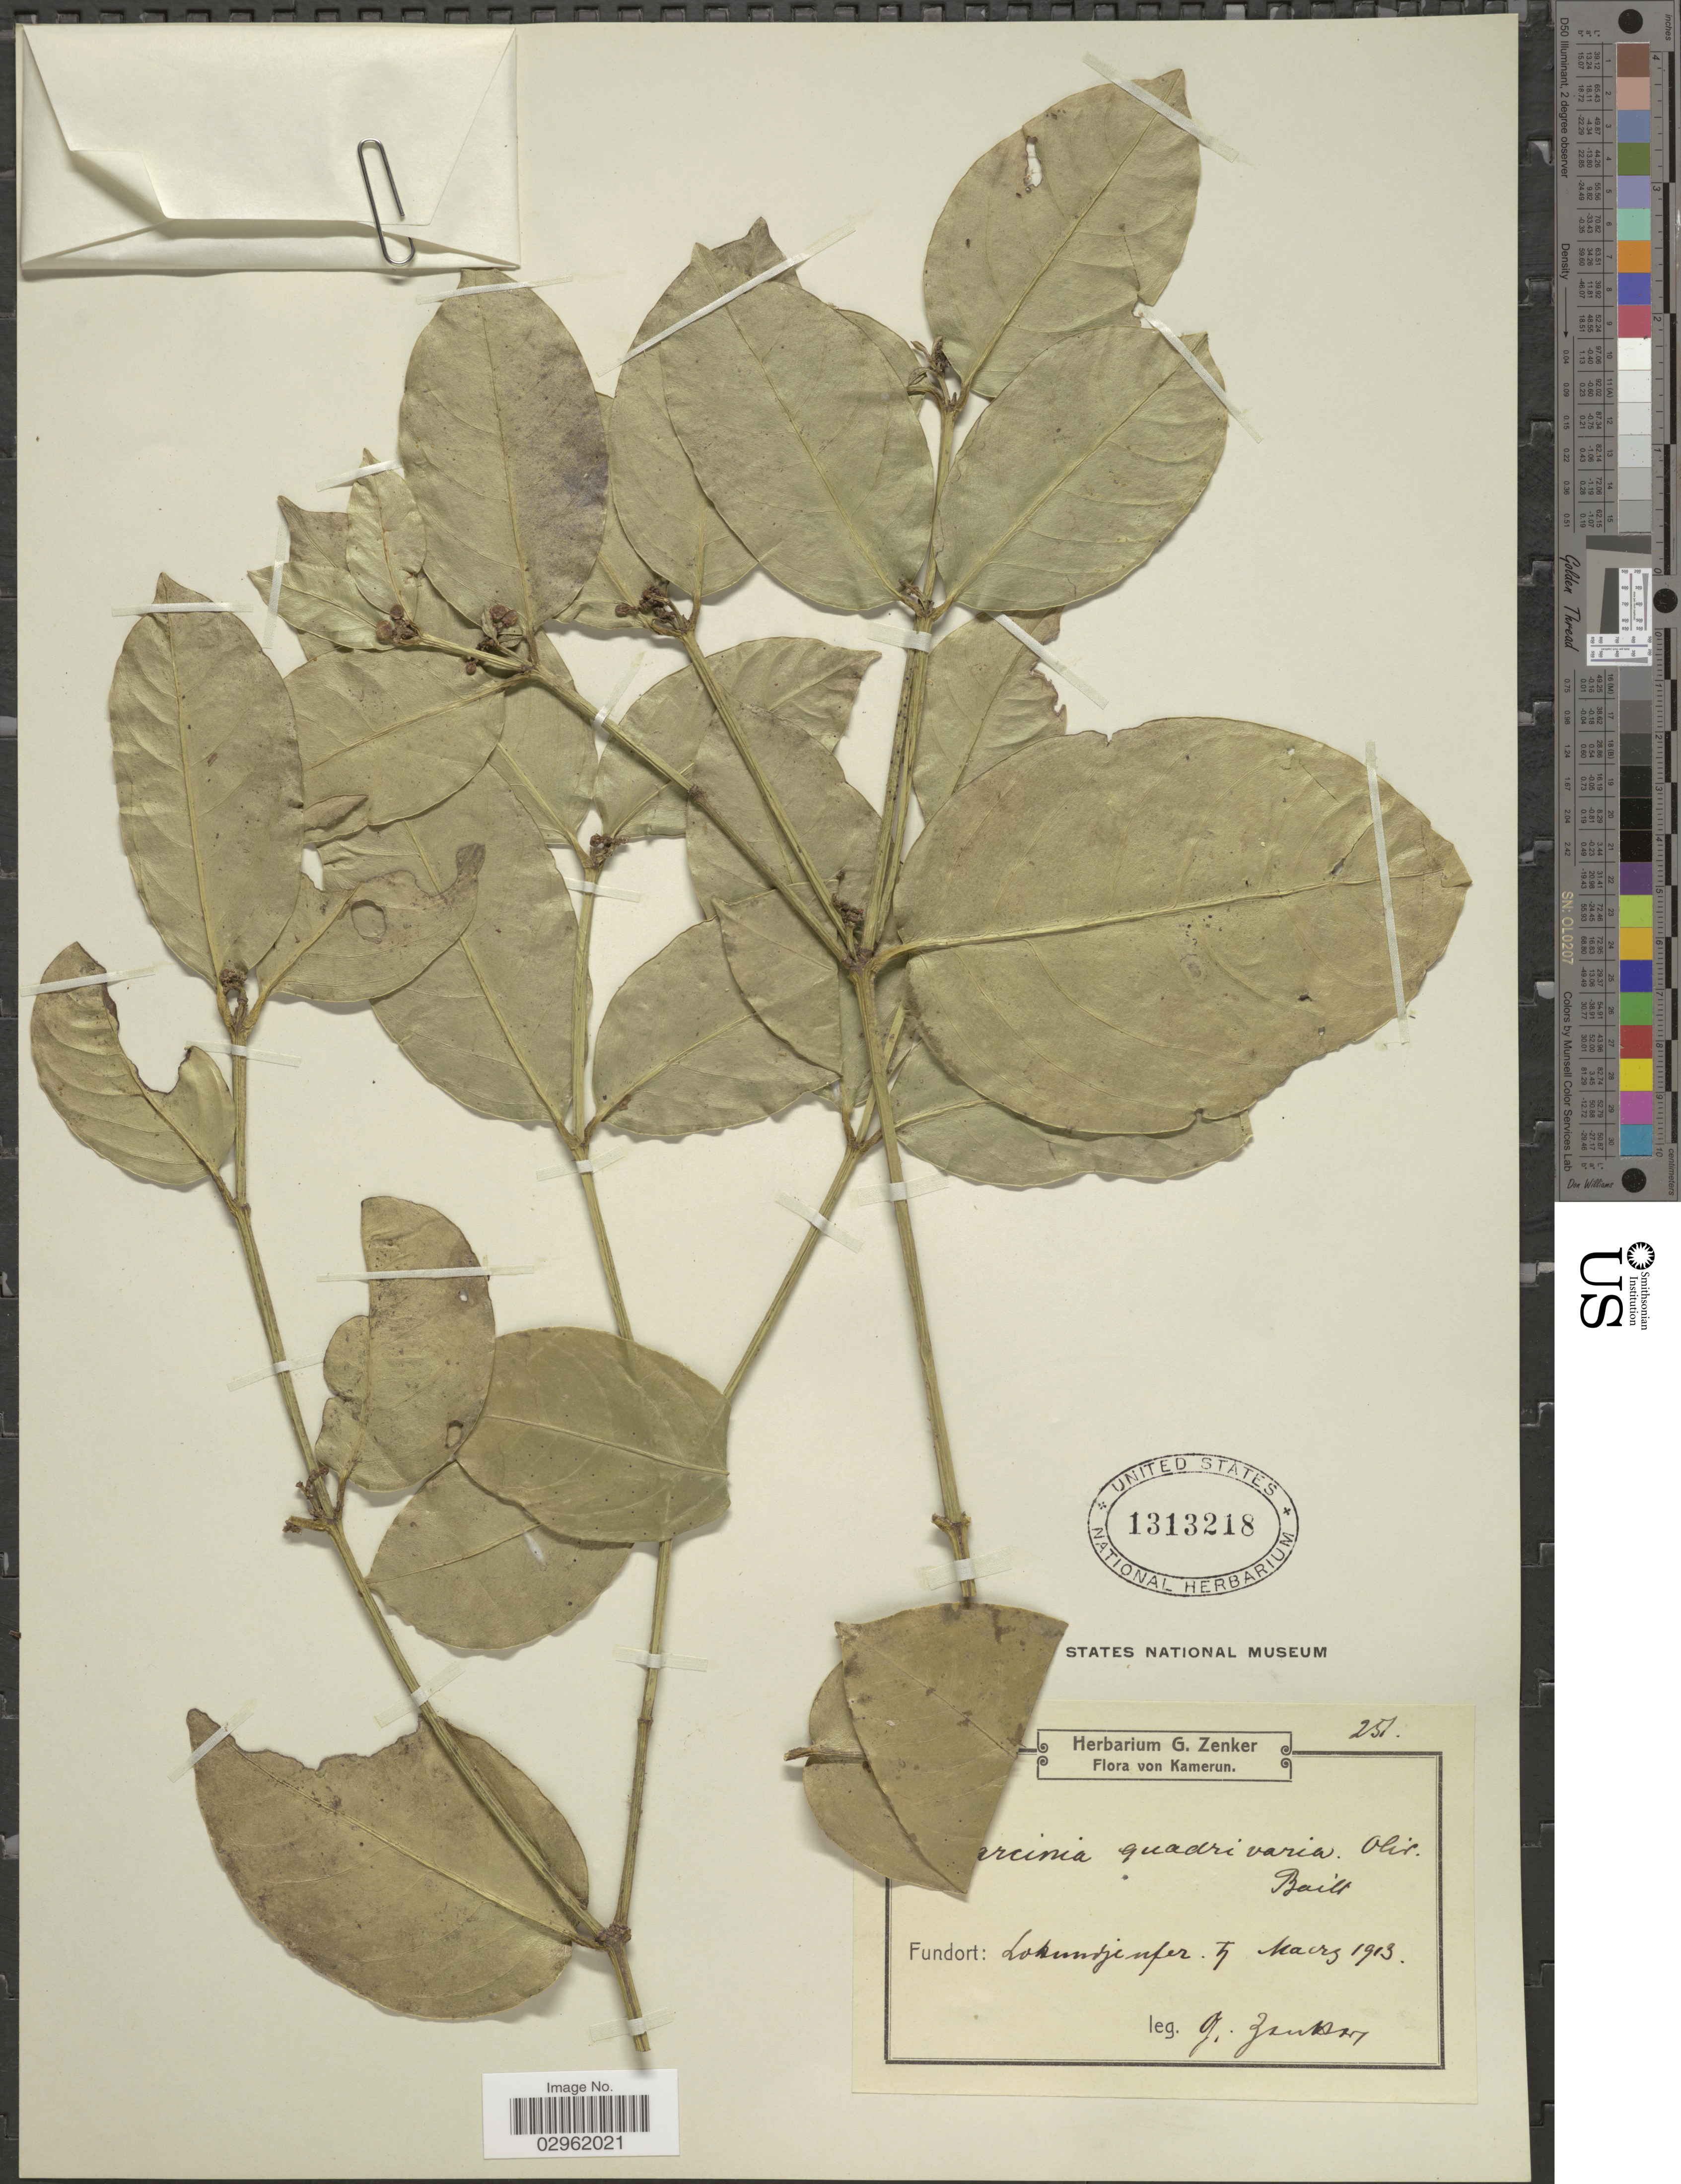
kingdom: Plantae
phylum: Tracheophyta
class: Magnoliopsida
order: Malpighiales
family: Clusiaceae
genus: Garcinia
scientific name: Garcinia quadrifaria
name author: (Oliv.) Pierre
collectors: G. A. Zenker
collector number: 251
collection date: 1913-03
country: Cameroon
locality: Kamerun. Lokundje ufer.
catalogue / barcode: US 1313218